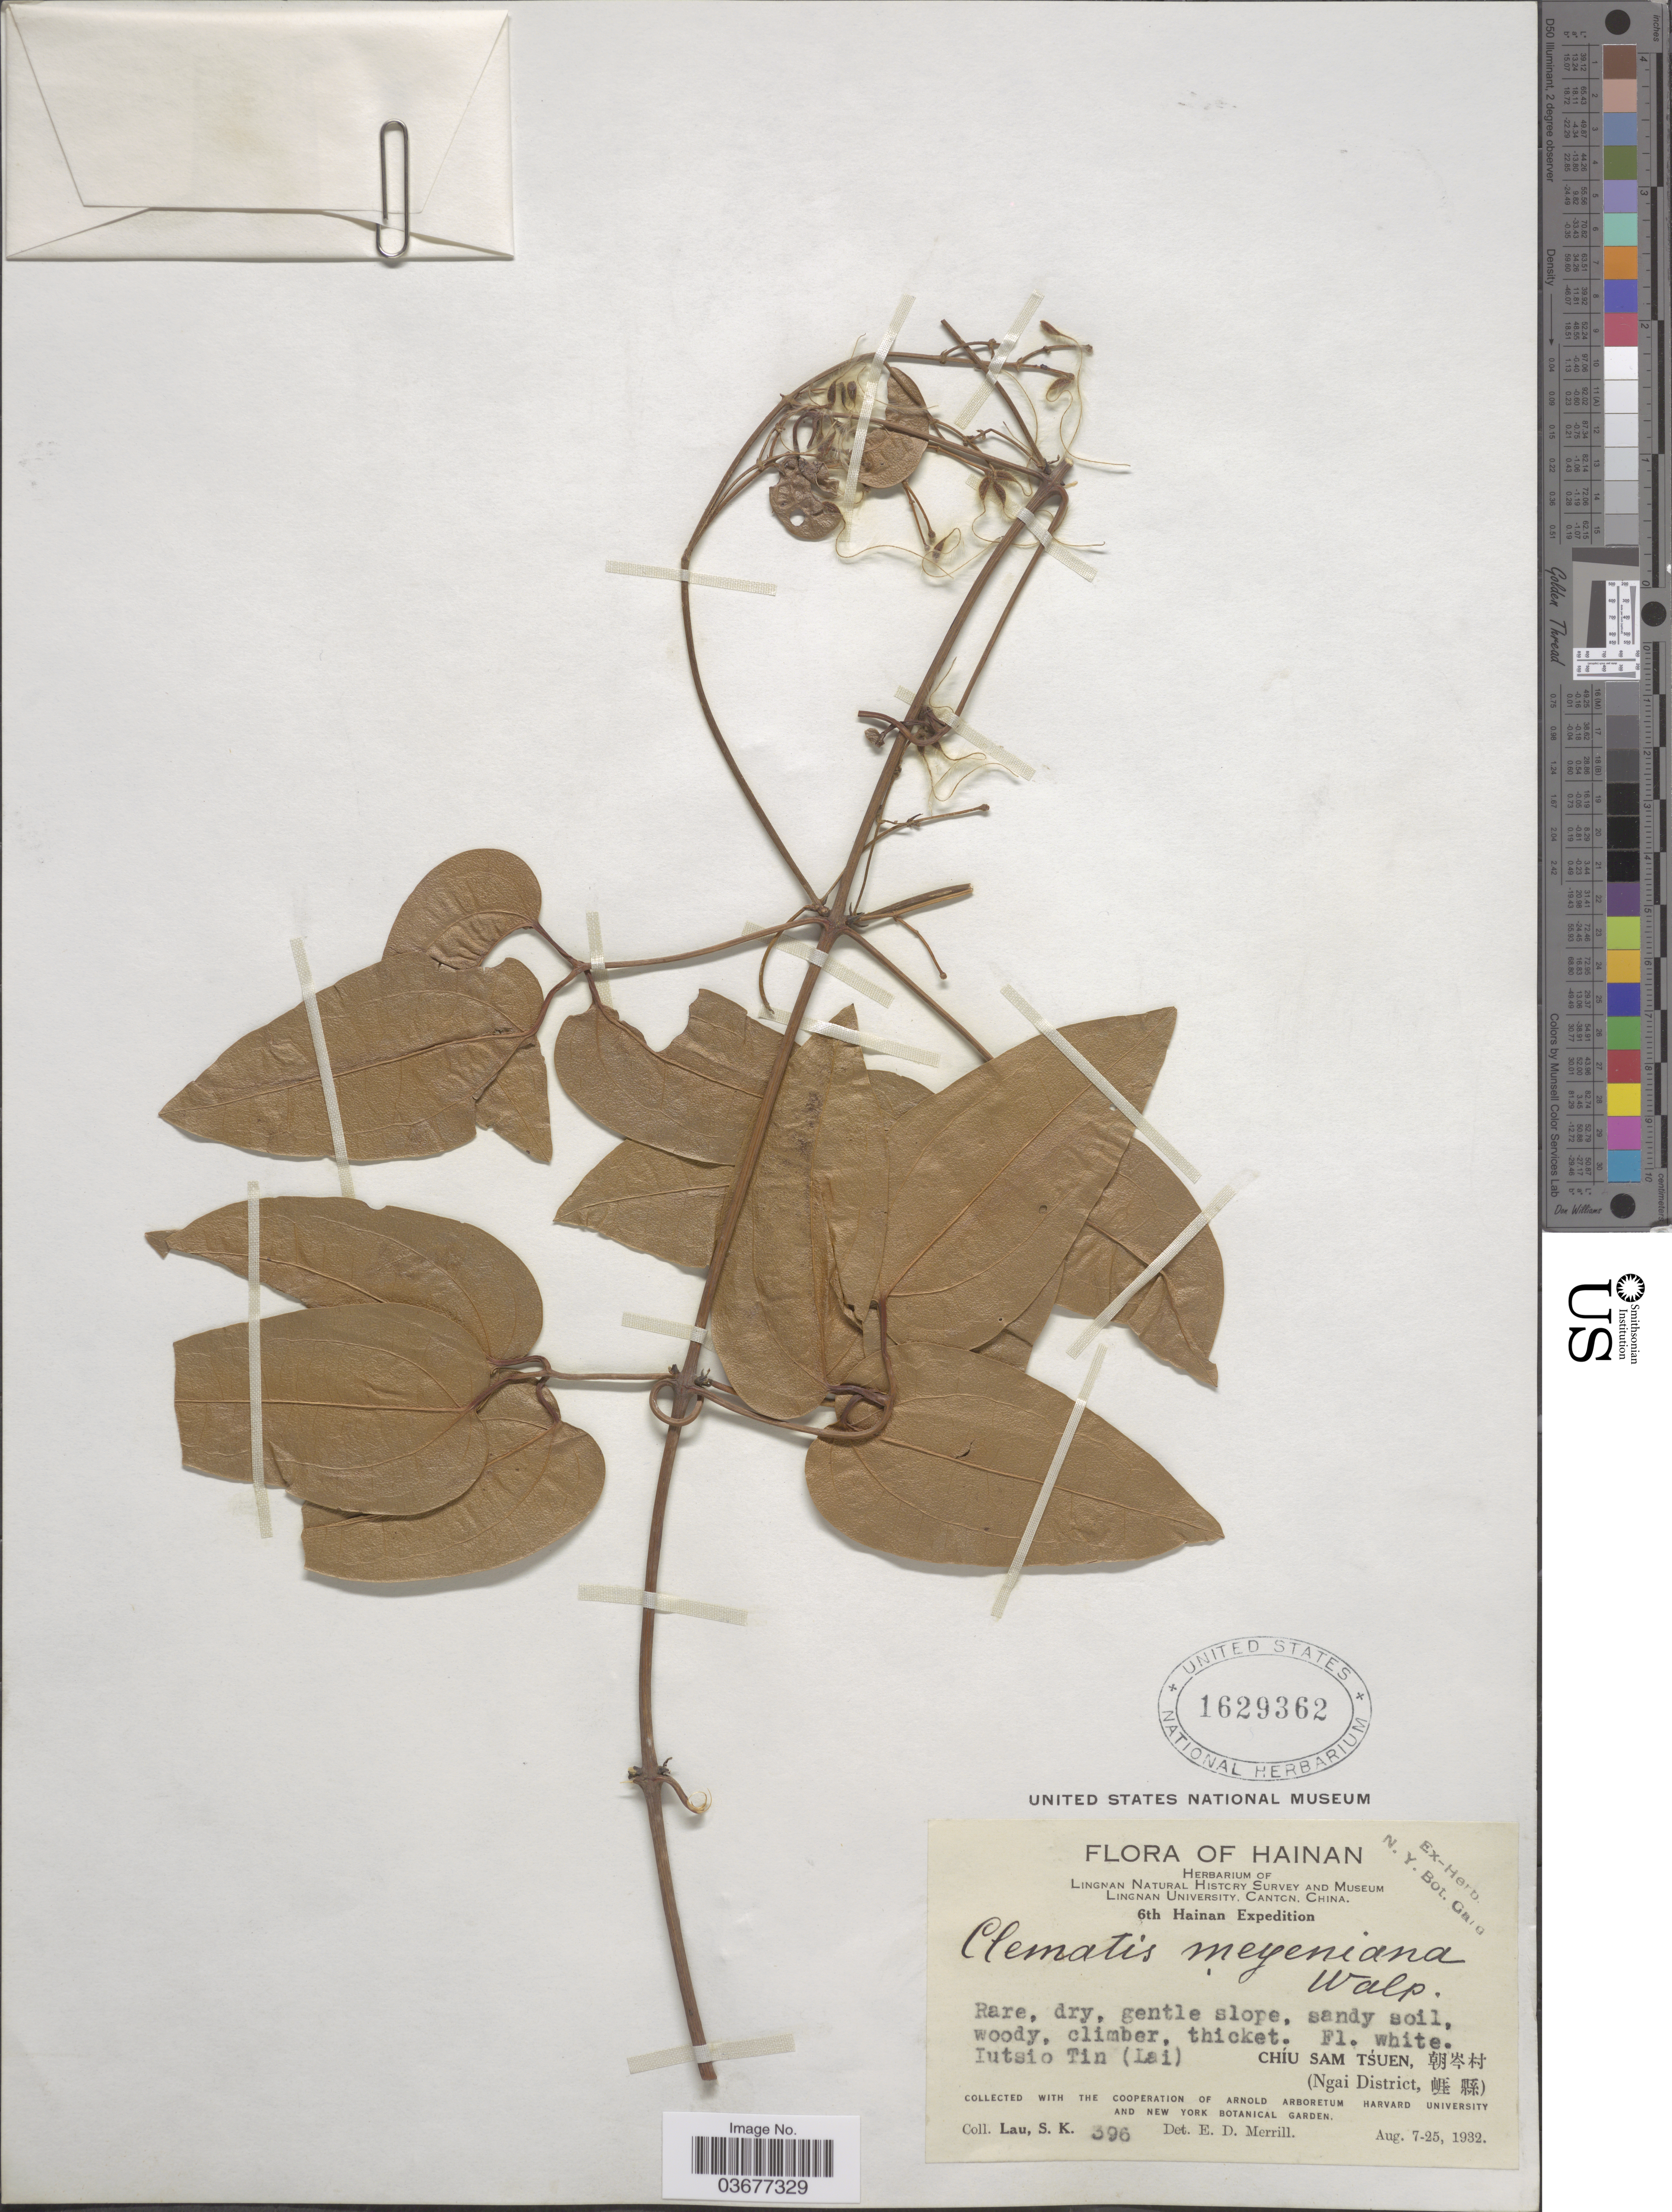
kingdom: Plantae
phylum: Tracheophyta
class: Magnoliopsida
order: Ranunculales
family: Ranunculaceae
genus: Clematis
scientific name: Clematis meyeniana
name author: Walp.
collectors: S. K. Lau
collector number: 396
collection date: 1932-08-07/1932-08-25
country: China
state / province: Hainan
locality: Chíu Sam Tśuen. Ngai District.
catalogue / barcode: US 1629362